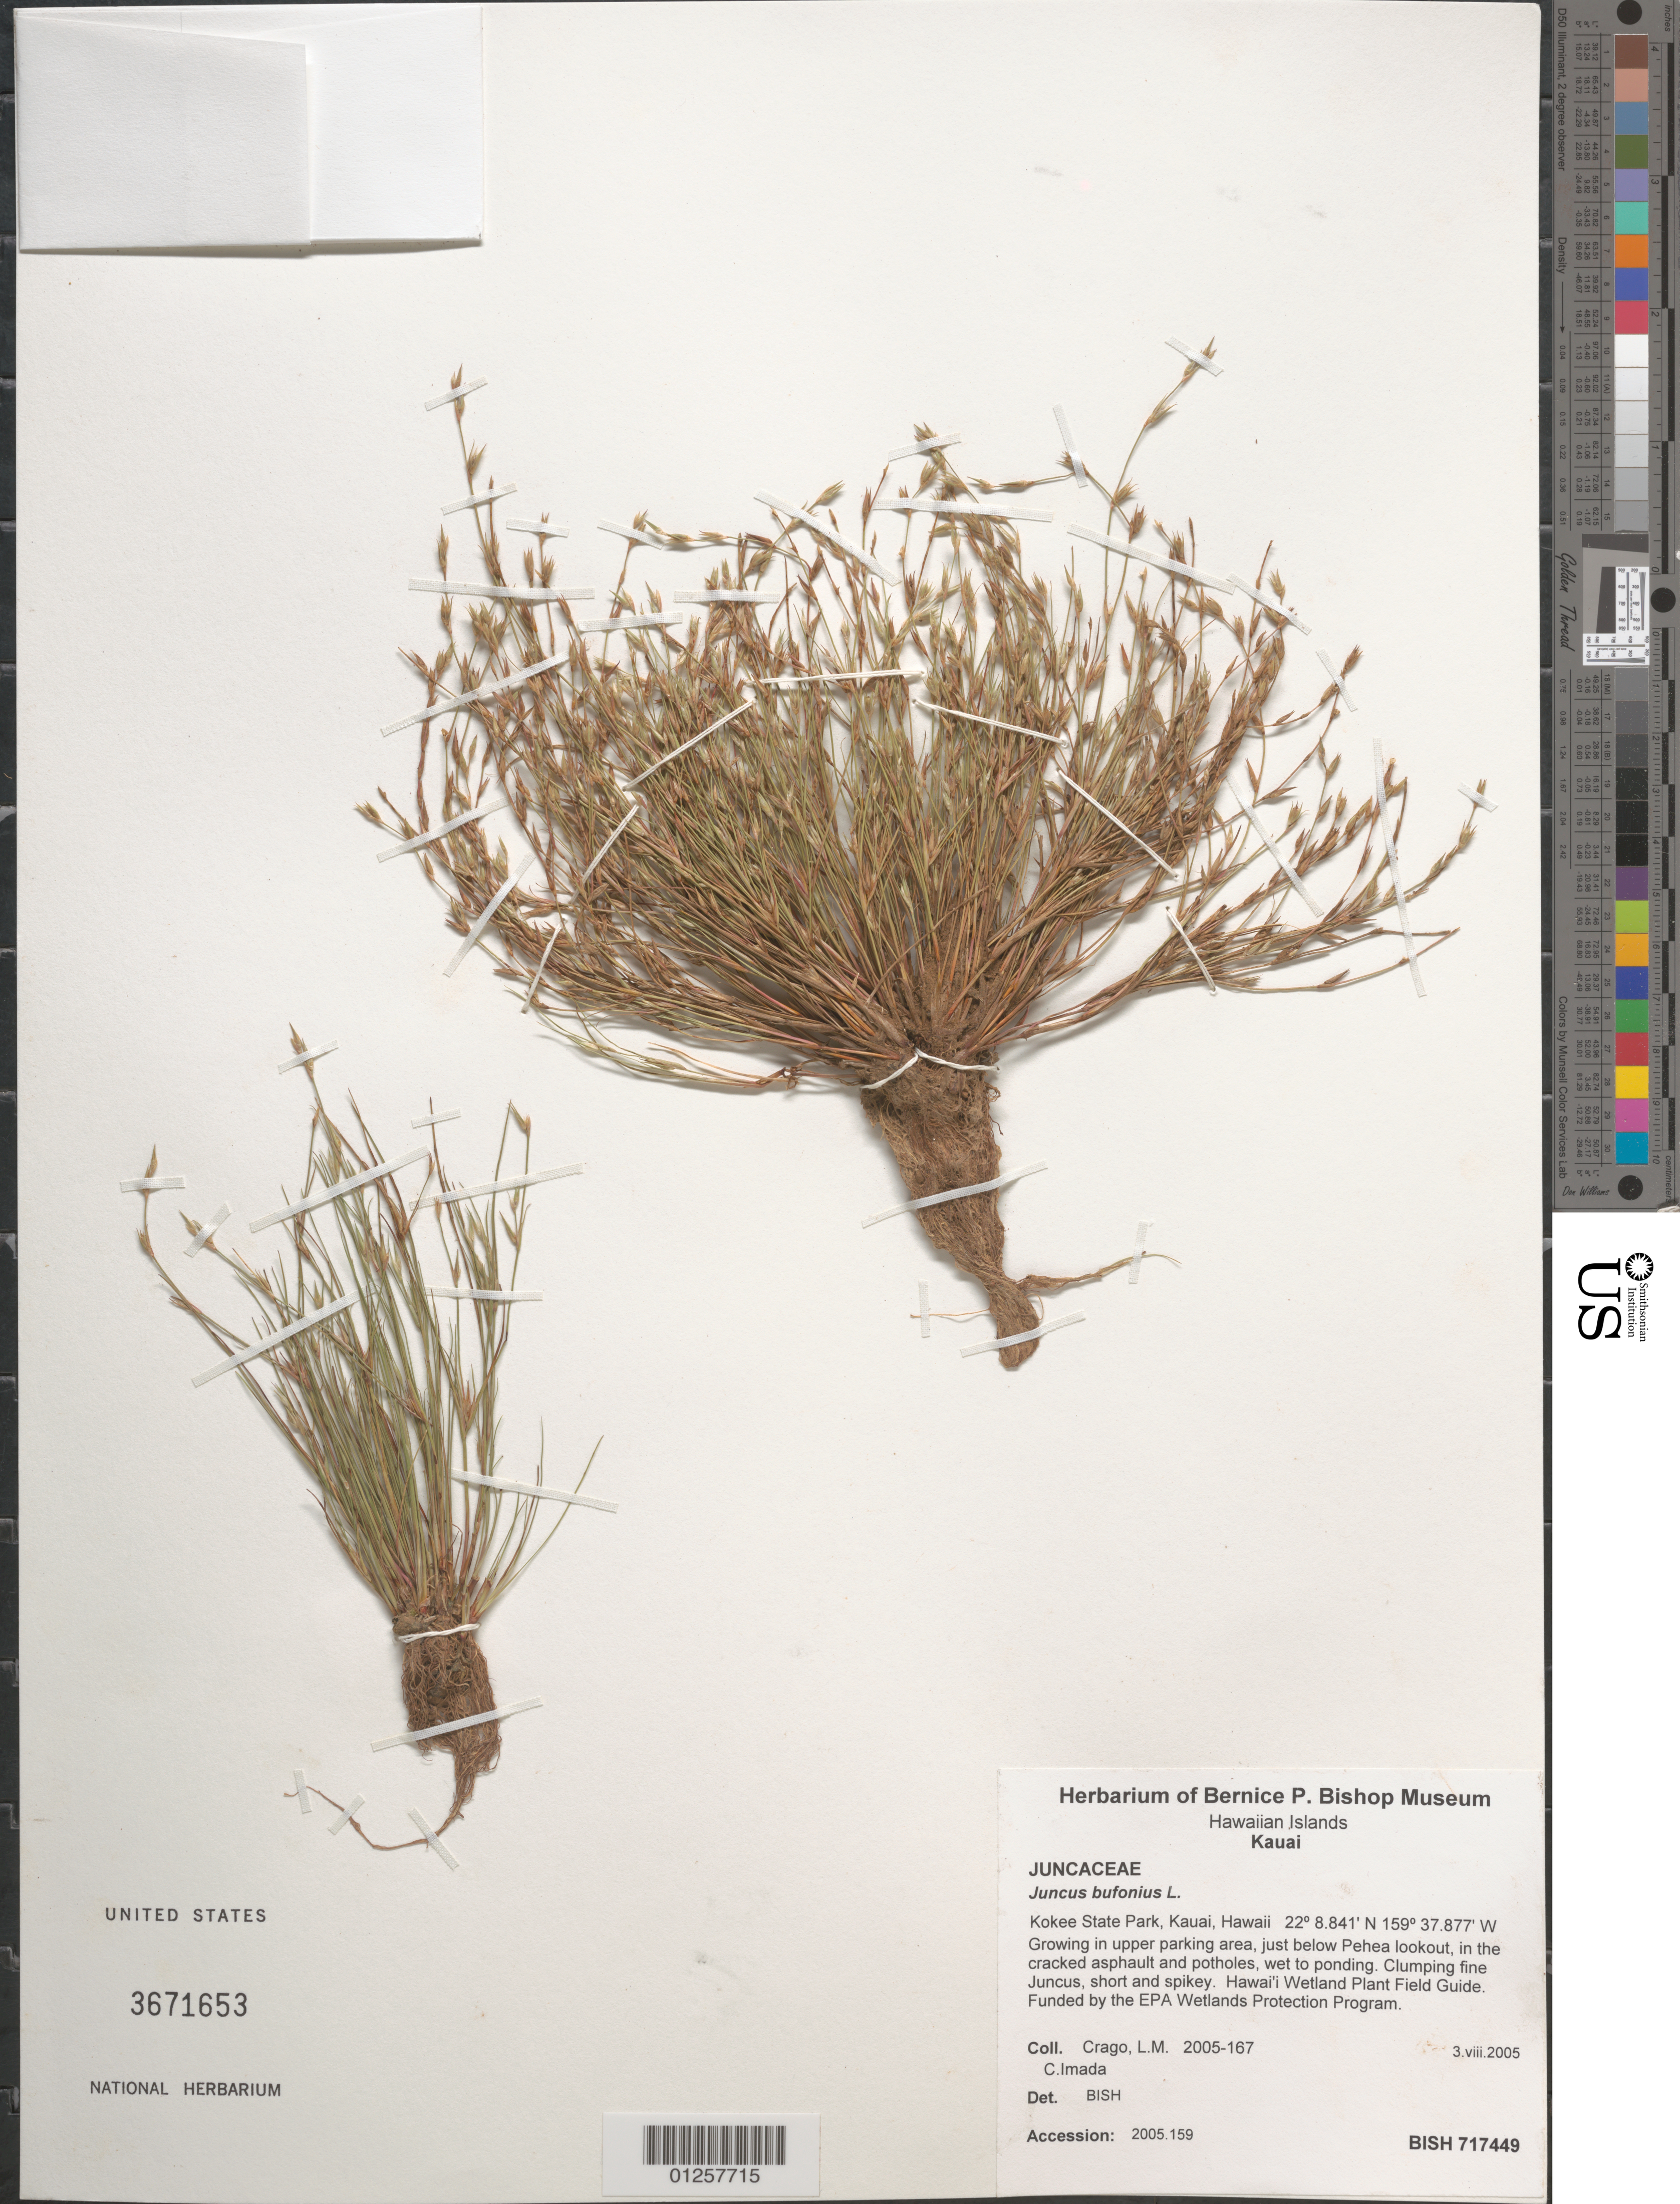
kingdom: Plantae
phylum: Tracheophyta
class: Liliopsida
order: Poales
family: Juncaceae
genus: Juncus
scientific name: Juncus bufonius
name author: L.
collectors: L. Crago & C. Imada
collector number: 2005-167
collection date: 2005-08-03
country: United States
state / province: Hawaii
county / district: Kauai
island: Kaua'i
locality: Kokee State Park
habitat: Growing in upper parking area, just below Pehea look out, in the cracked asphault and potholes, wet to ponding.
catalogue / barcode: US 3671653